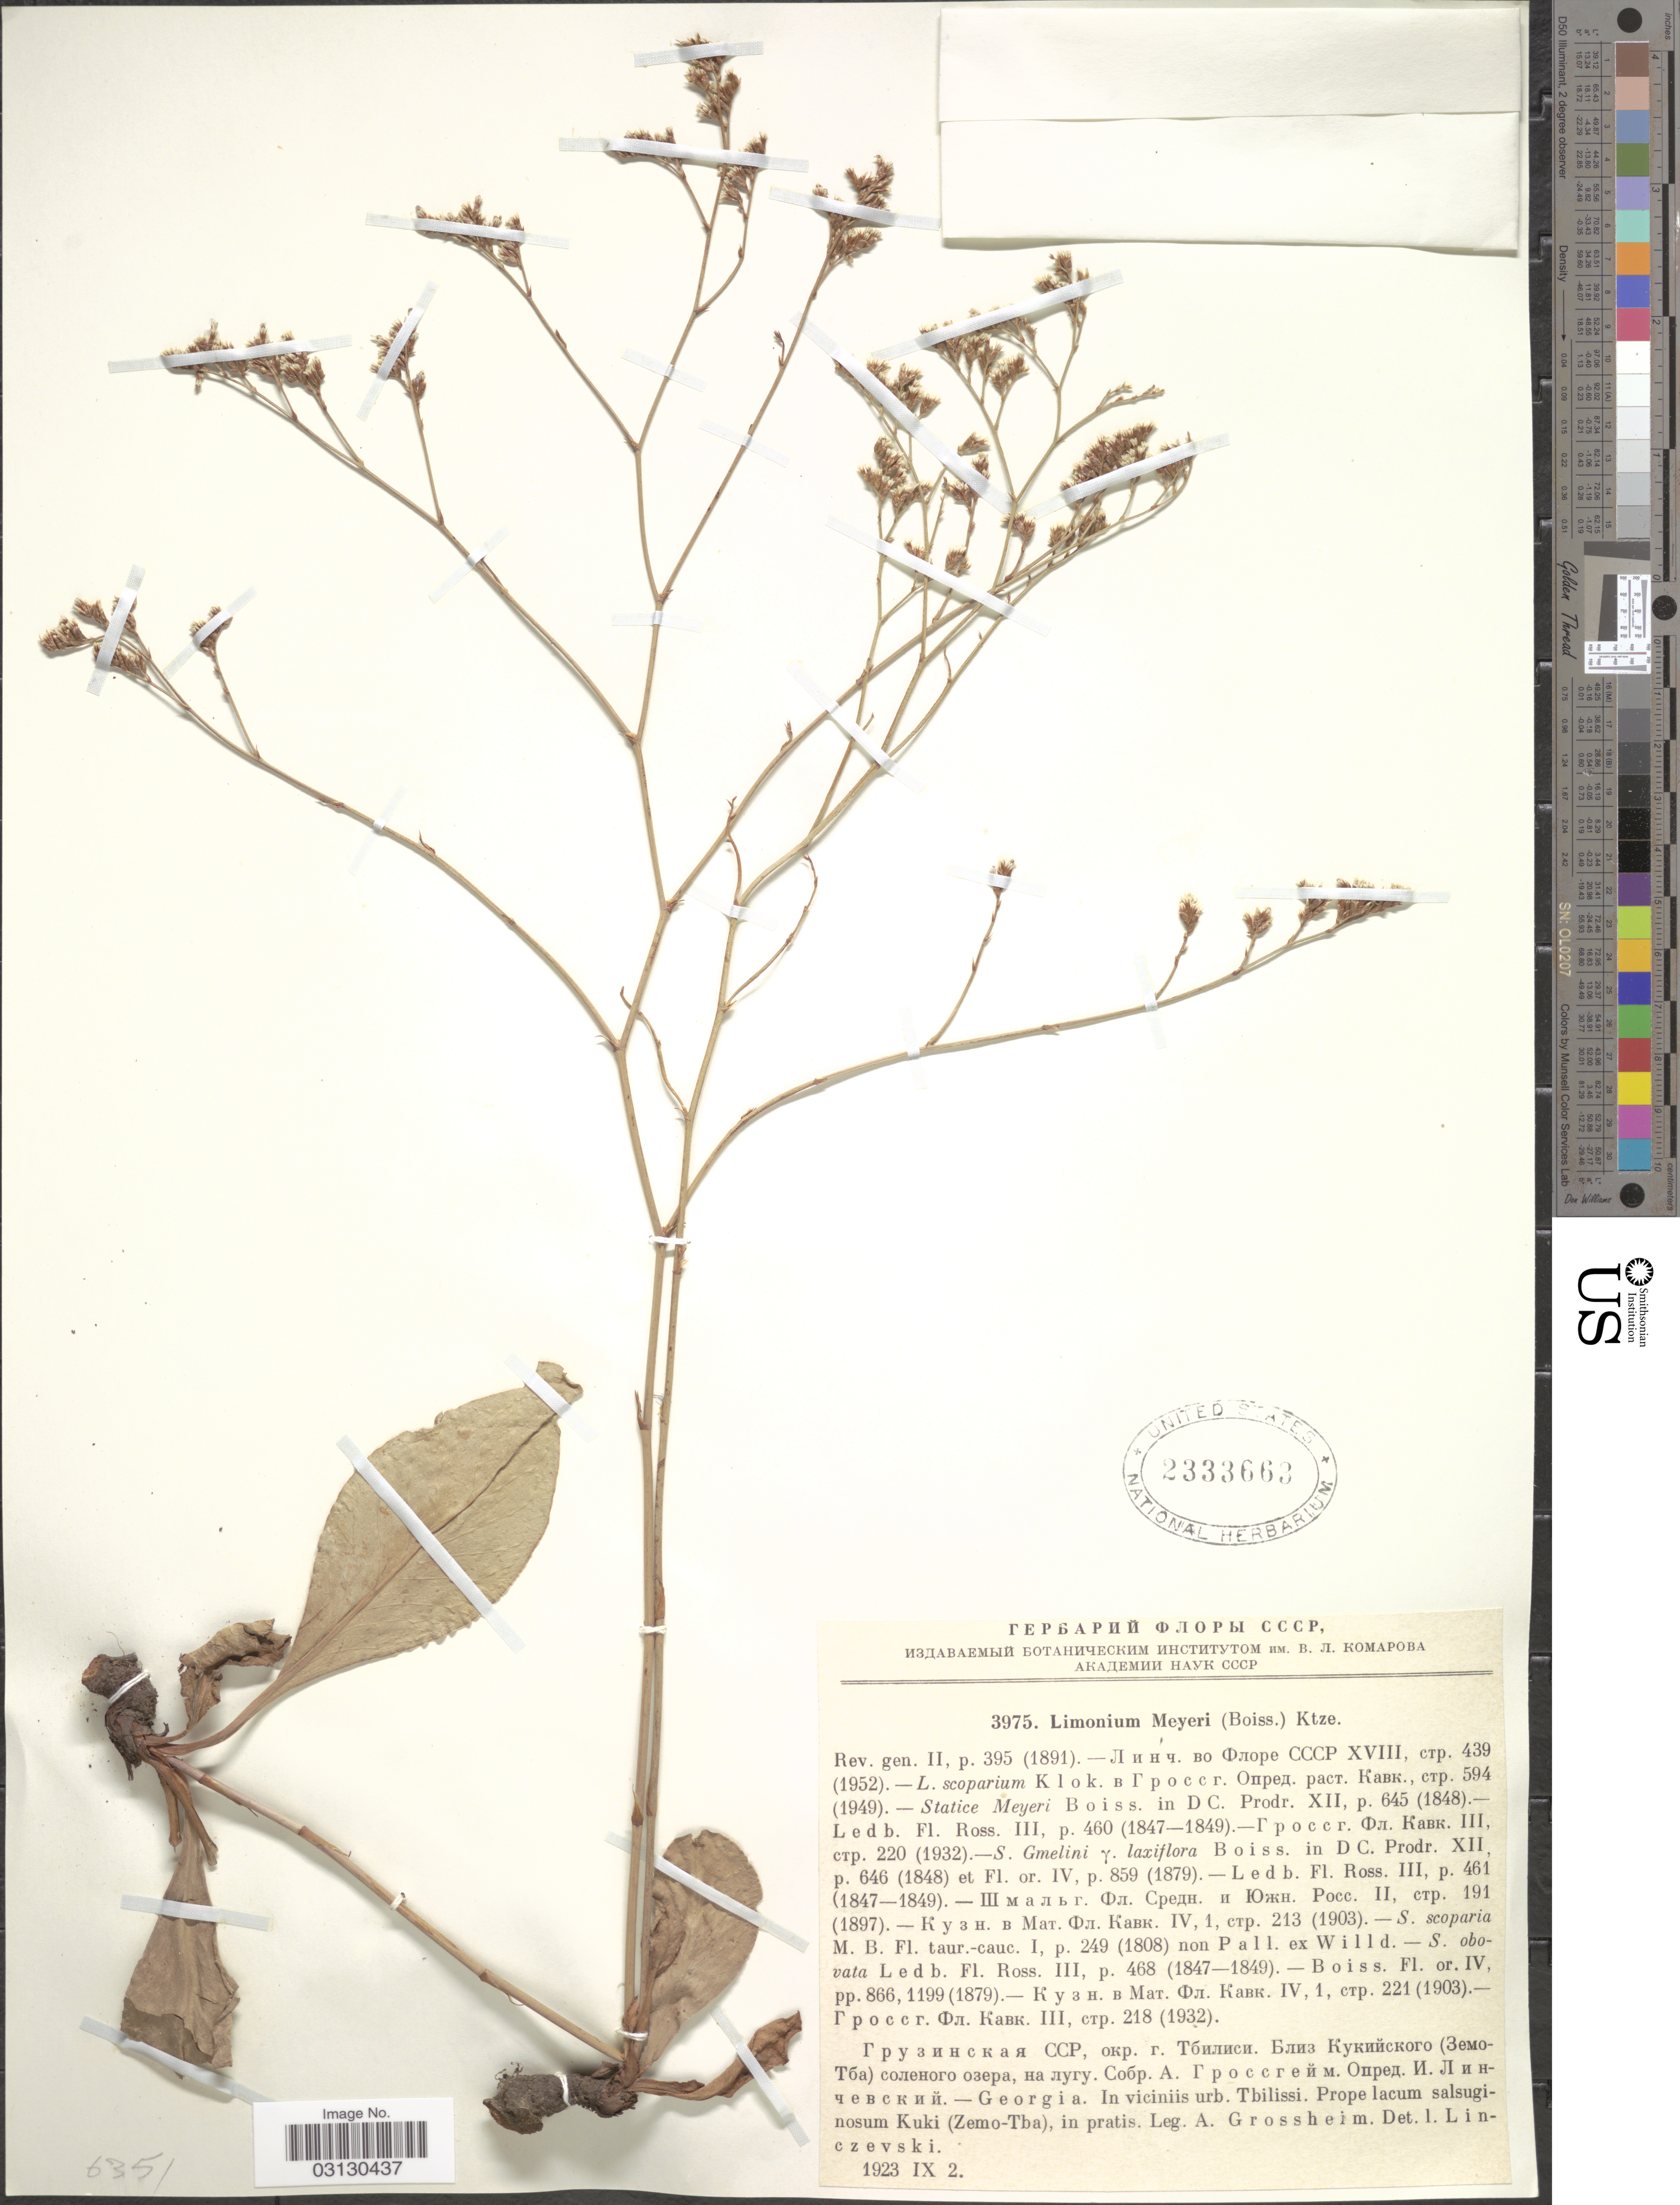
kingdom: Plantae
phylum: Tracheophyta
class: Magnoliopsida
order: Caryophyllales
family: Plumbaginaceae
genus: Limonium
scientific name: Limonium meyeri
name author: (Boiss.) Kuntze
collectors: A. Grossheim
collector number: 3975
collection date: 1923-09-02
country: Georgia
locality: In viciniis urb. Tbilissi. Prope lacum salsuginosum Kuki (Zemo-Tba), in pratis.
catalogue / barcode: US 2333663